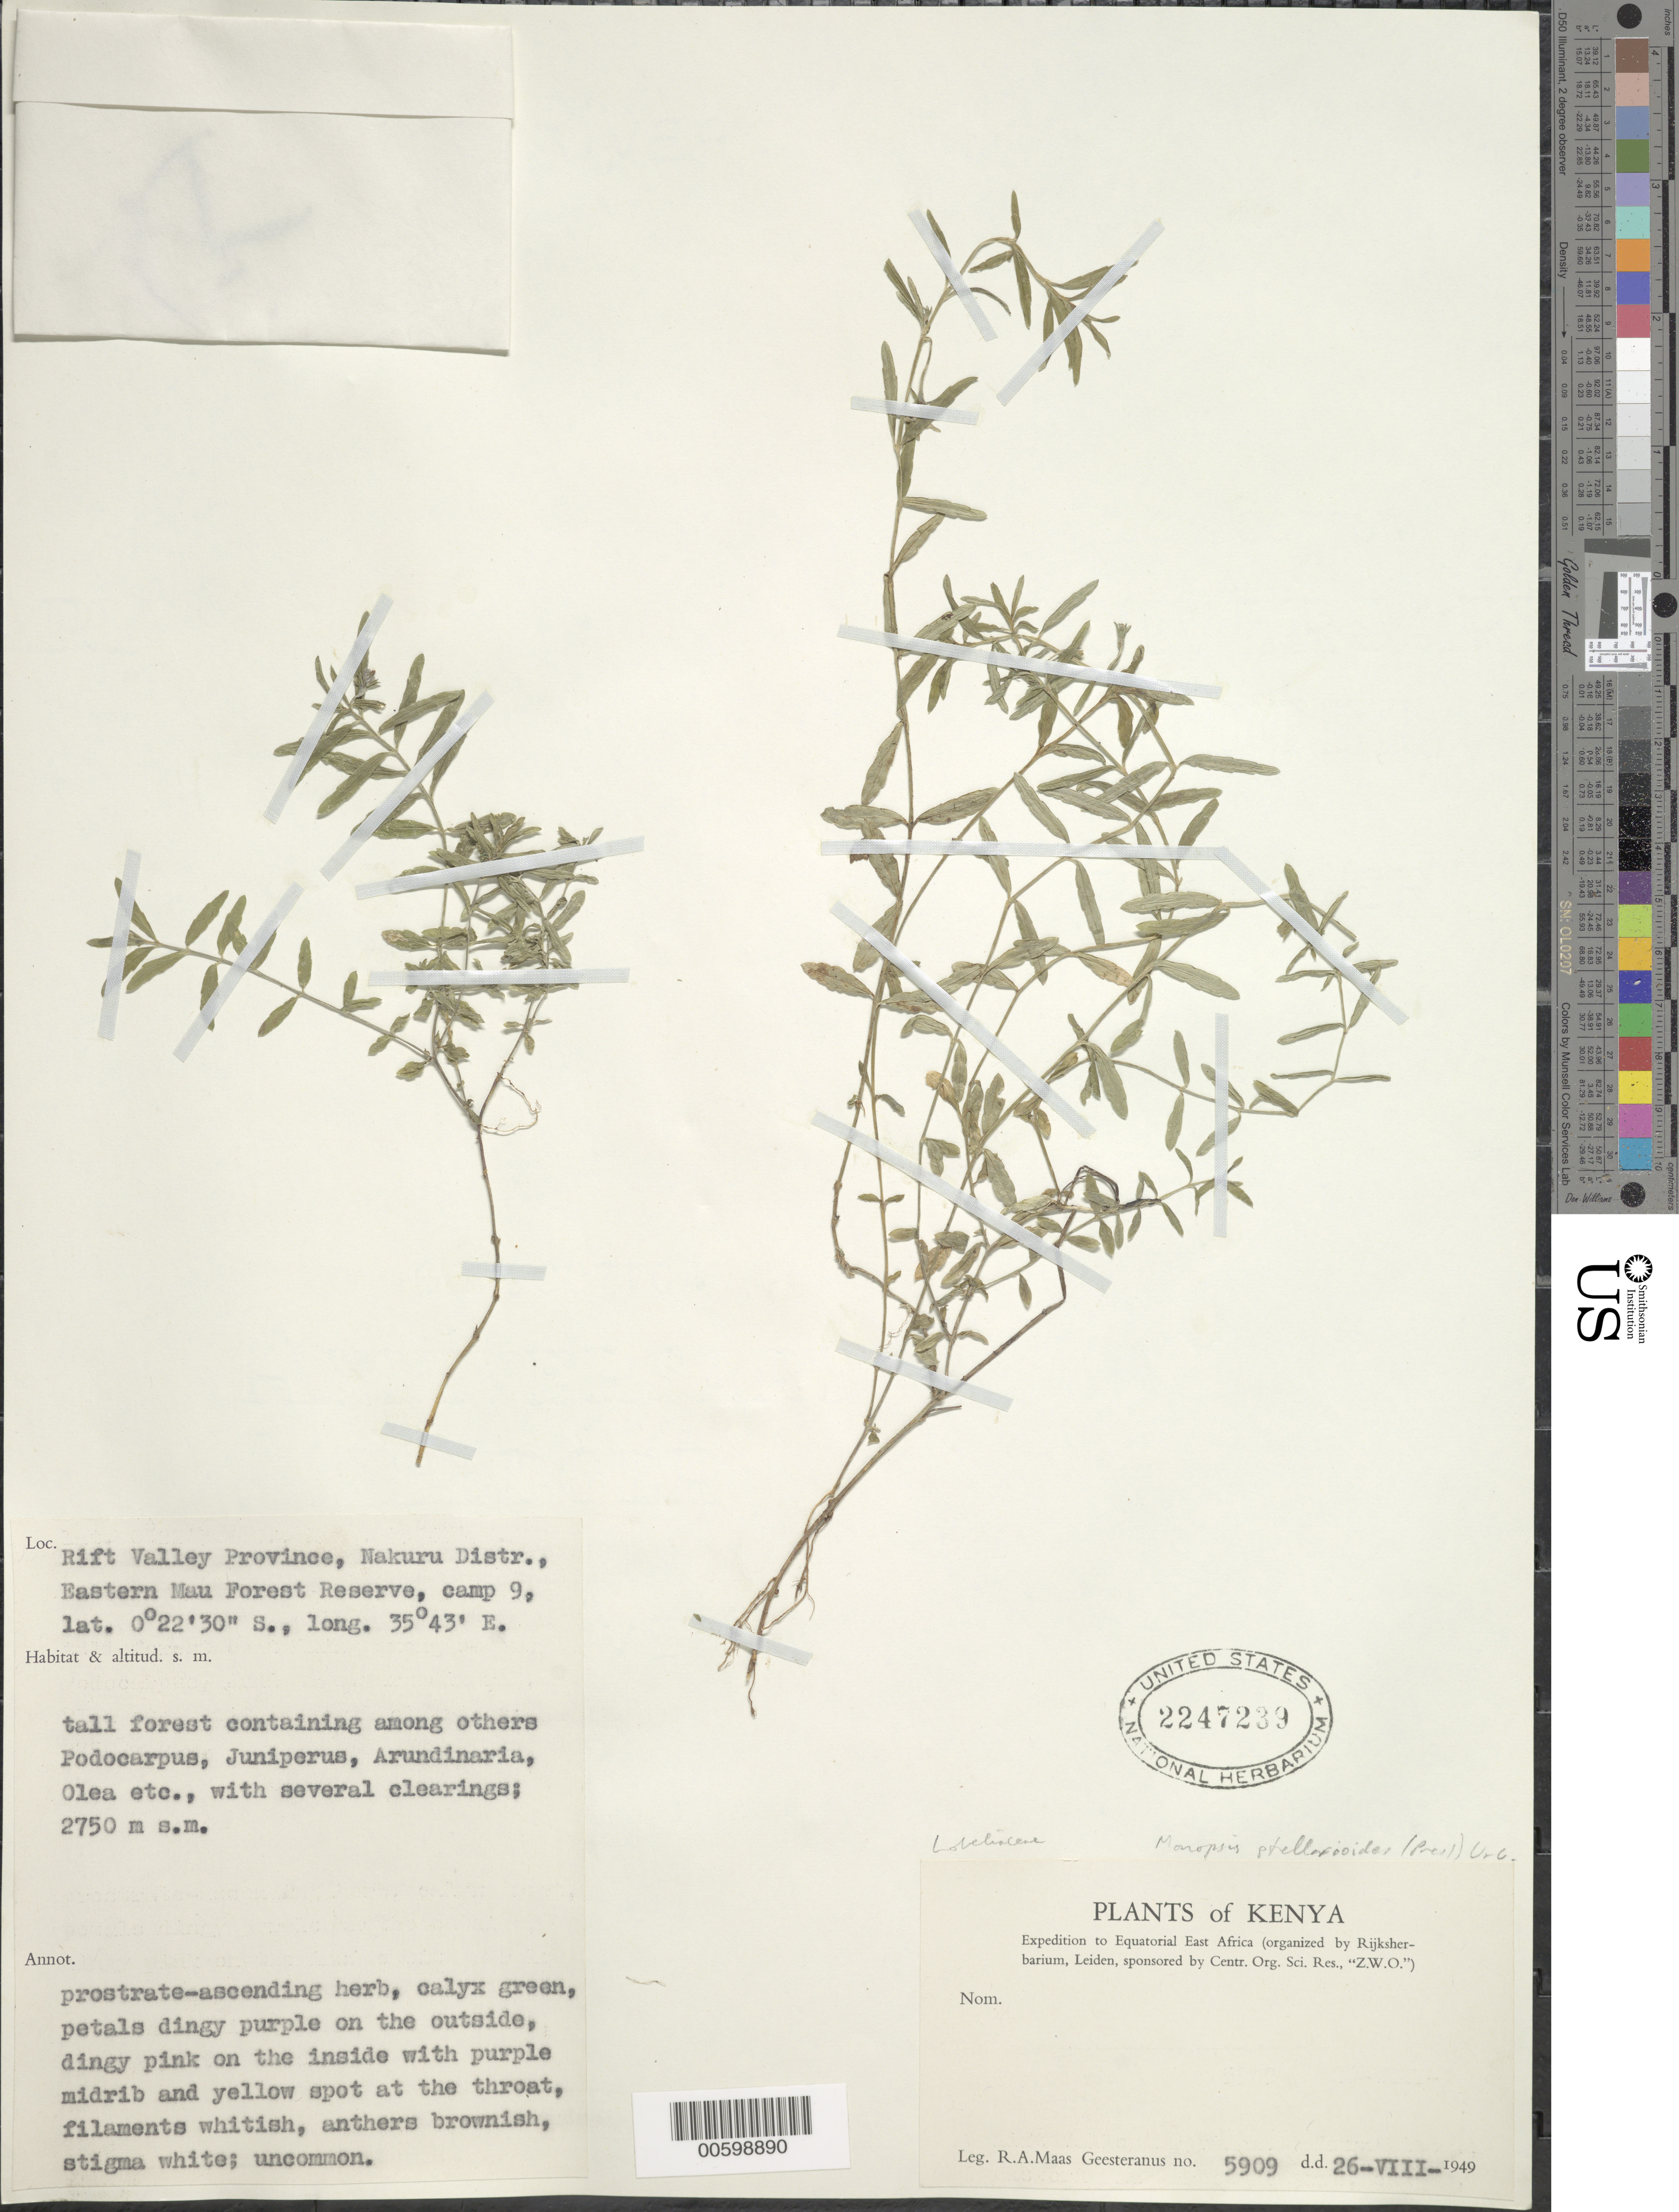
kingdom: Plantae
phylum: Tracheophyta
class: Magnoliopsida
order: Asterales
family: Campanulaceae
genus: Monopsis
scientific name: Monopsis stellarioides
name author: (C. Presl) Urb.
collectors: R. Mass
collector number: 5909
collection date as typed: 26 Aug 1949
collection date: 1949-08-26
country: Kenya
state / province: Nakuru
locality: Eastern Mau Forest Reserve, Camp 9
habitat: Tall forest containing among others Podocarpus, Juniperus, Arundinaria, Olea etc, with several clearings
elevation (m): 2750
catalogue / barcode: US 2247239